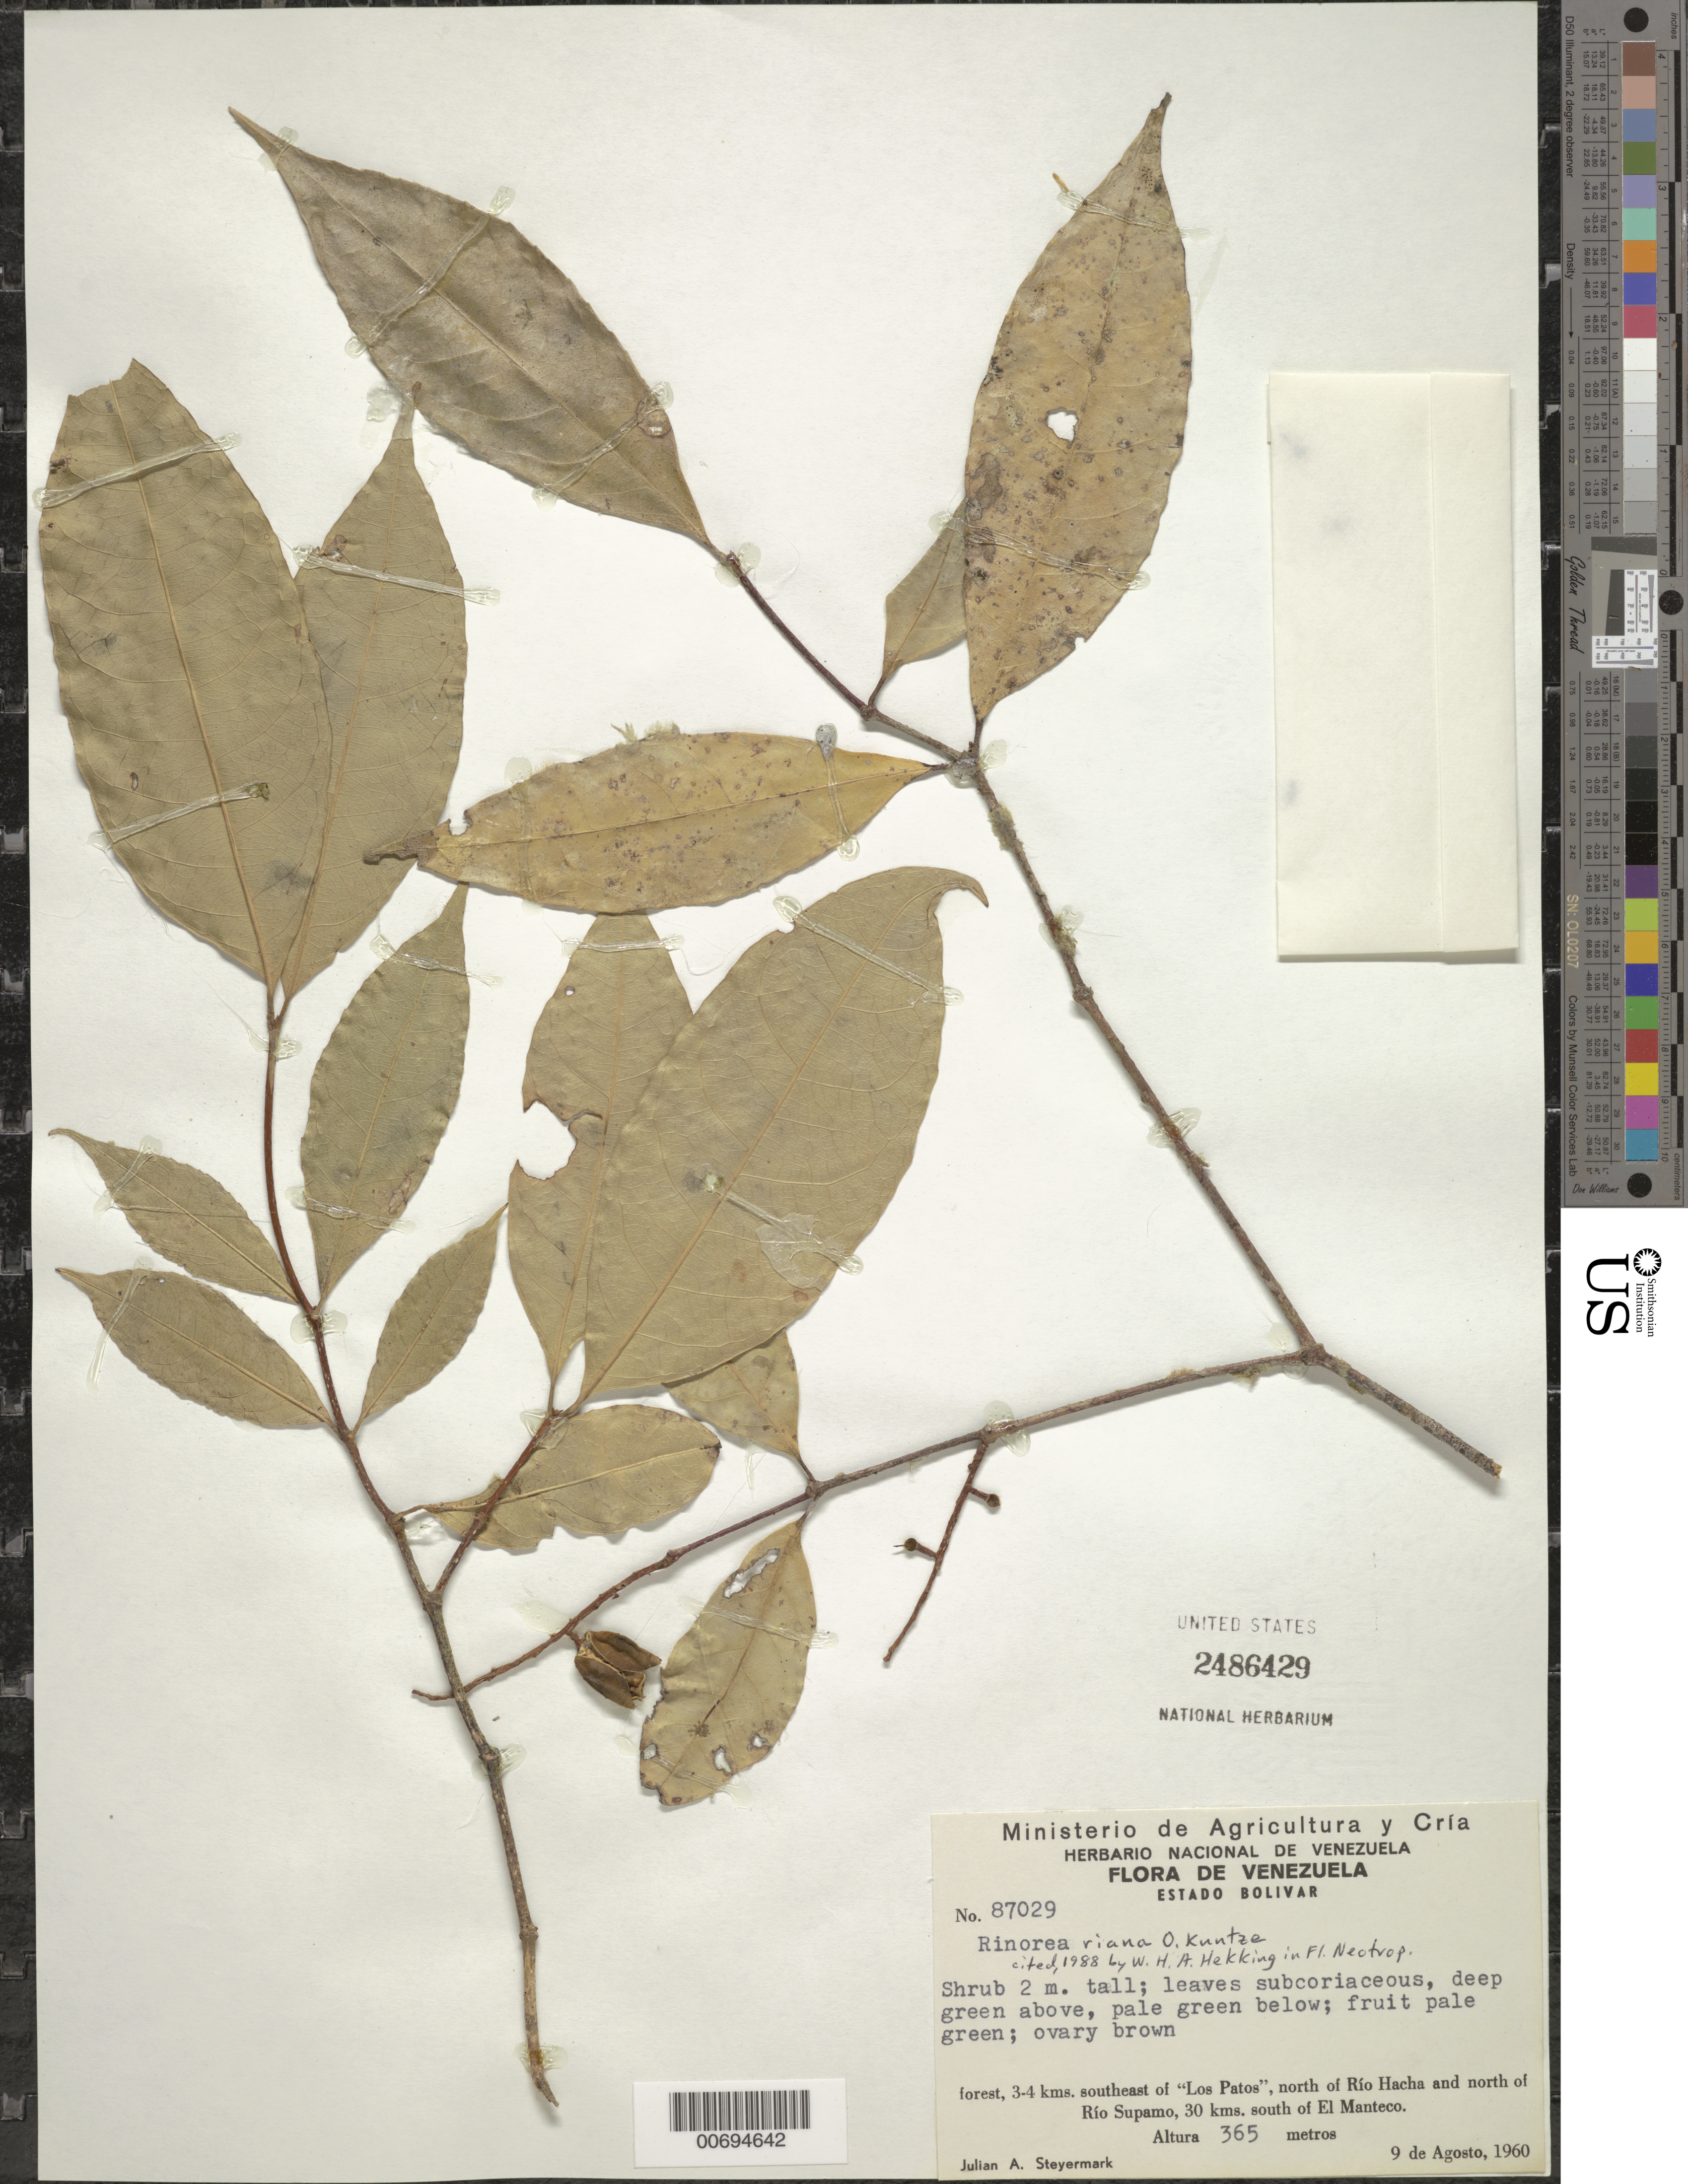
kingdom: Plantae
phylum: Tracheophyta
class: Magnoliopsida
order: Malpighiales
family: Violaceae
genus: Rinorea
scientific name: Rinorea riana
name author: Kuntze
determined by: Hekking, W. H. A.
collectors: J. Steyermark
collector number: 87029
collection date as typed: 9-Aug-60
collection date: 1960-08-09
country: Venezuela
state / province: Bolívar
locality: Los Patos, 3-4 km SE of, N of Río Hacha and N of Río Supamo, 30 km S of El Manteco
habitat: Forest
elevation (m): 366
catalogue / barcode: US 2486429